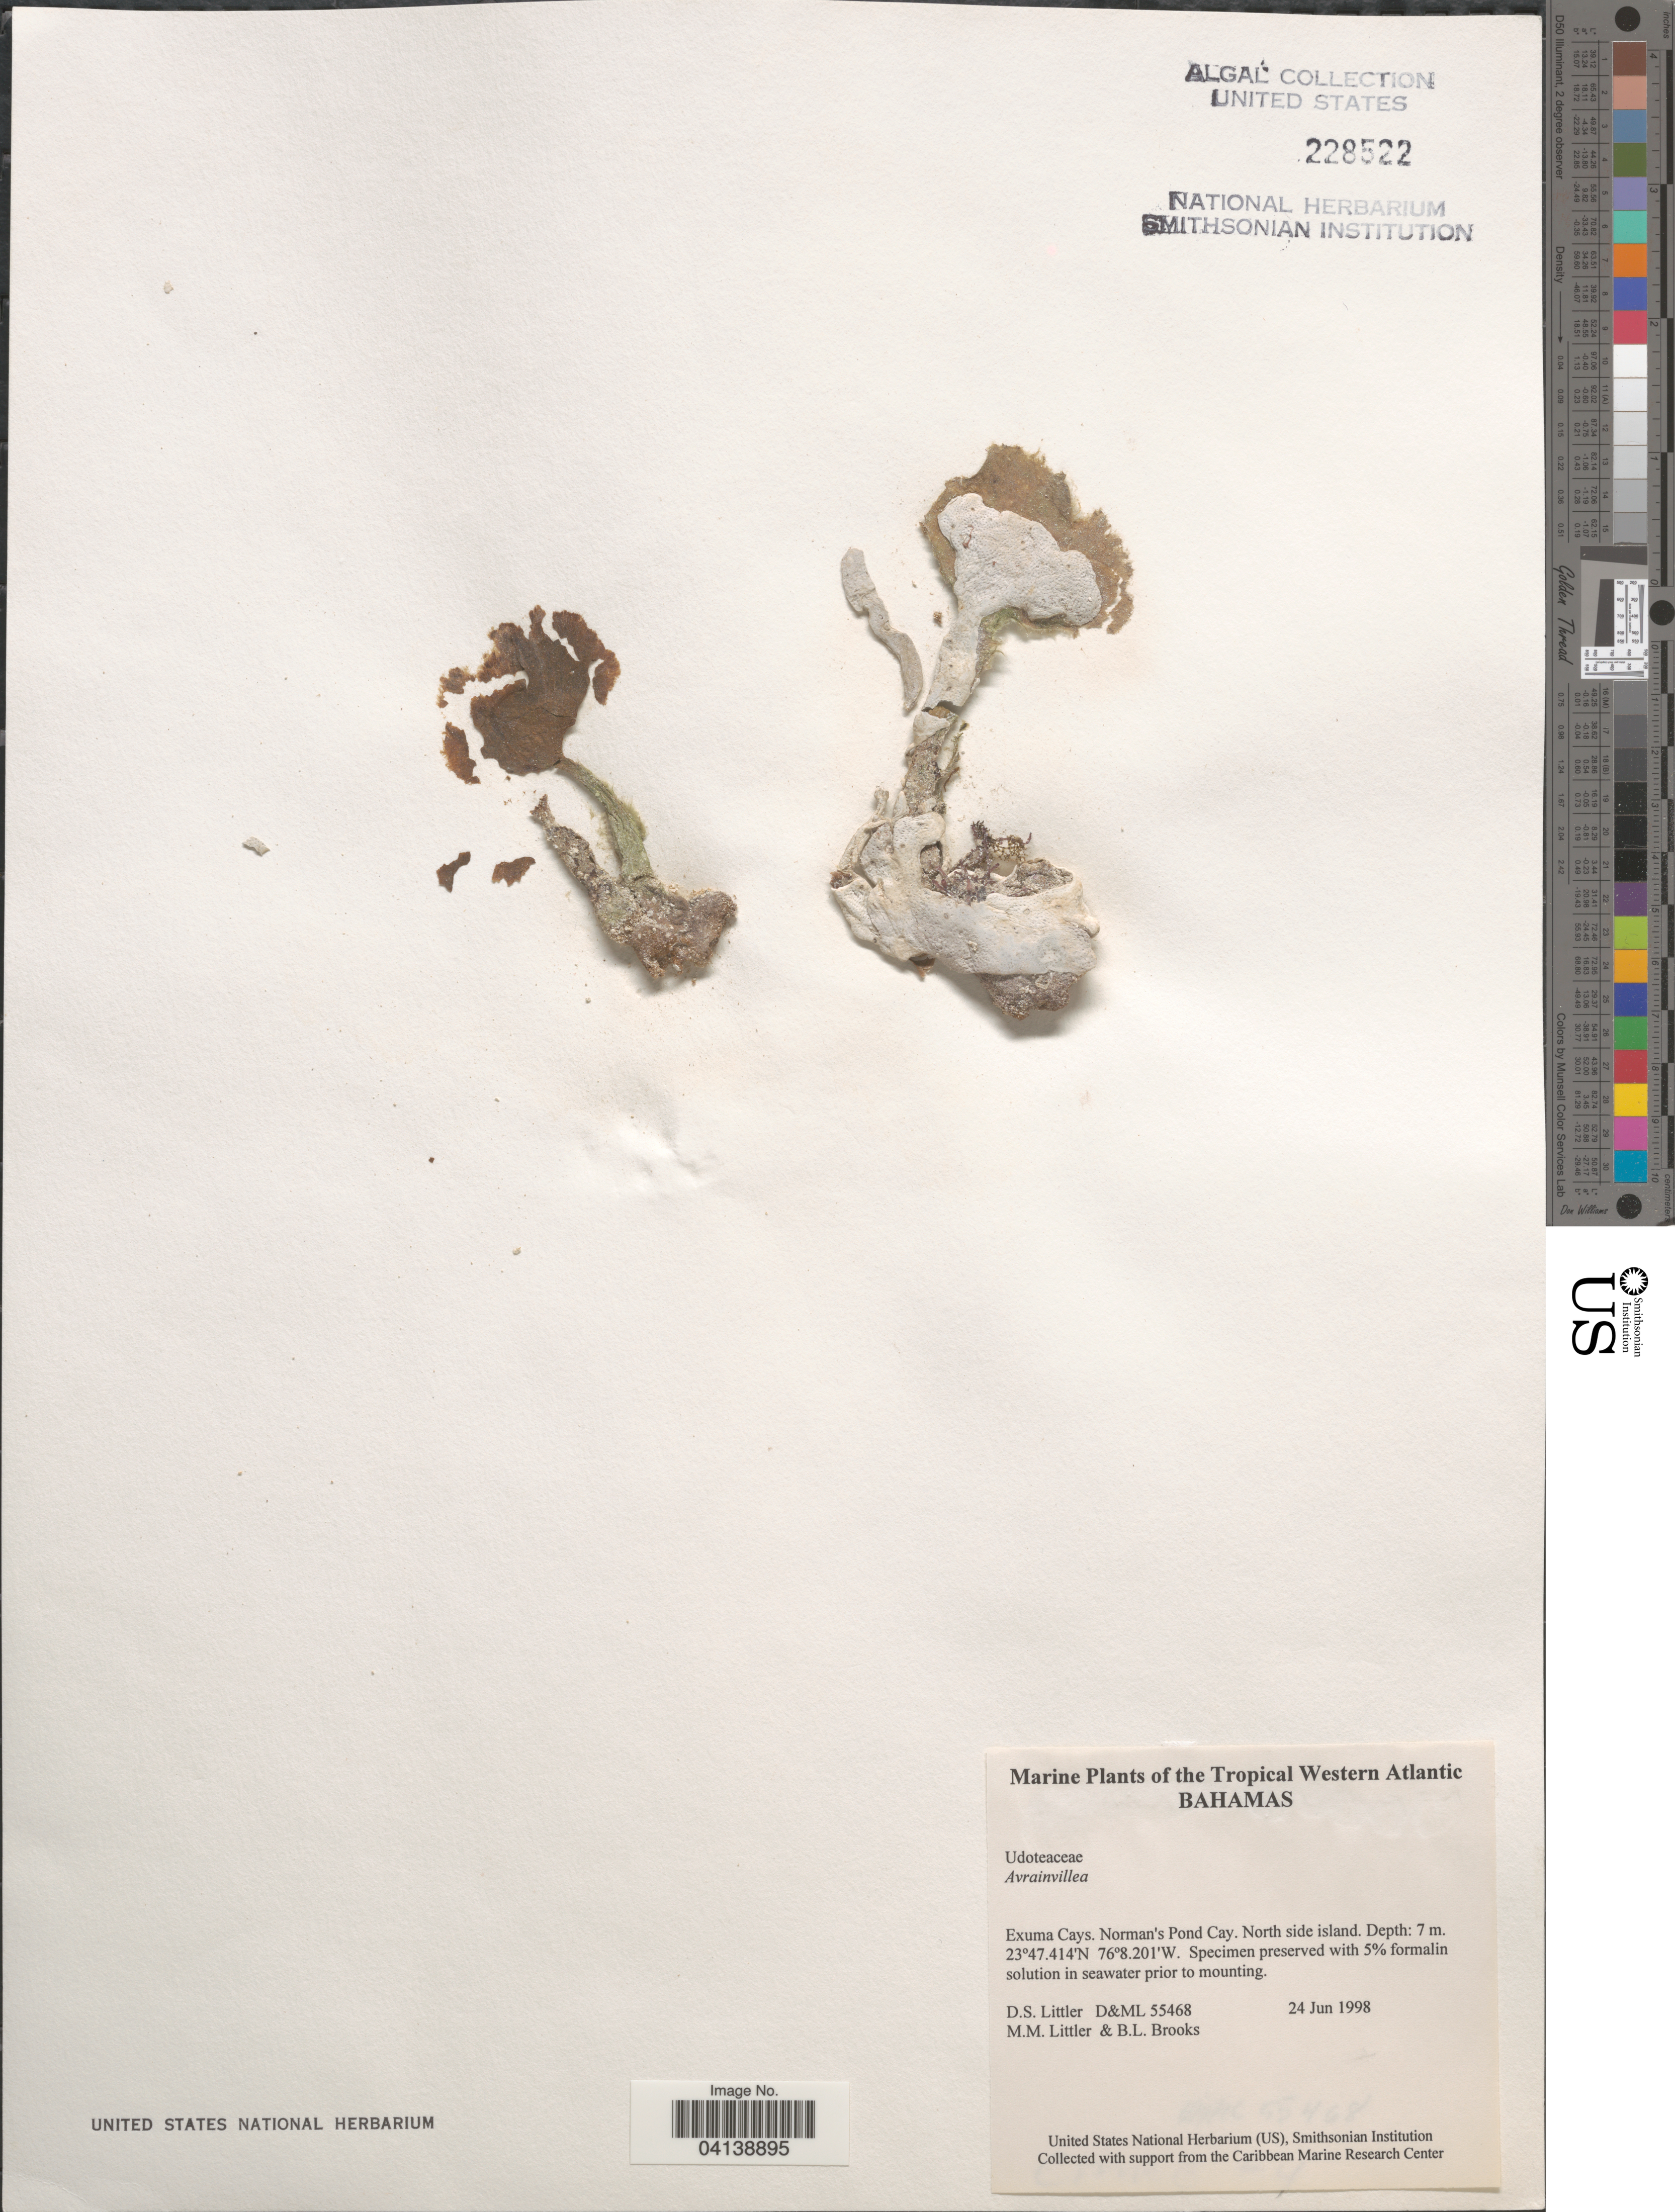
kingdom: Plantae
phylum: Chlorophyta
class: Ulvophyceae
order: Bryopsidales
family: Dichotomosiphonaceae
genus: Avrainvillea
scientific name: Avrainvillea sp.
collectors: D. S. Littler & B. Brooks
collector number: D&ML55468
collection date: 1998-06-24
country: Bahamas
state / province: Exuma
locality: The Tropical Western Atlantic. Exuma Cays. Norman's Pond Cay. North side island.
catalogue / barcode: US 228522